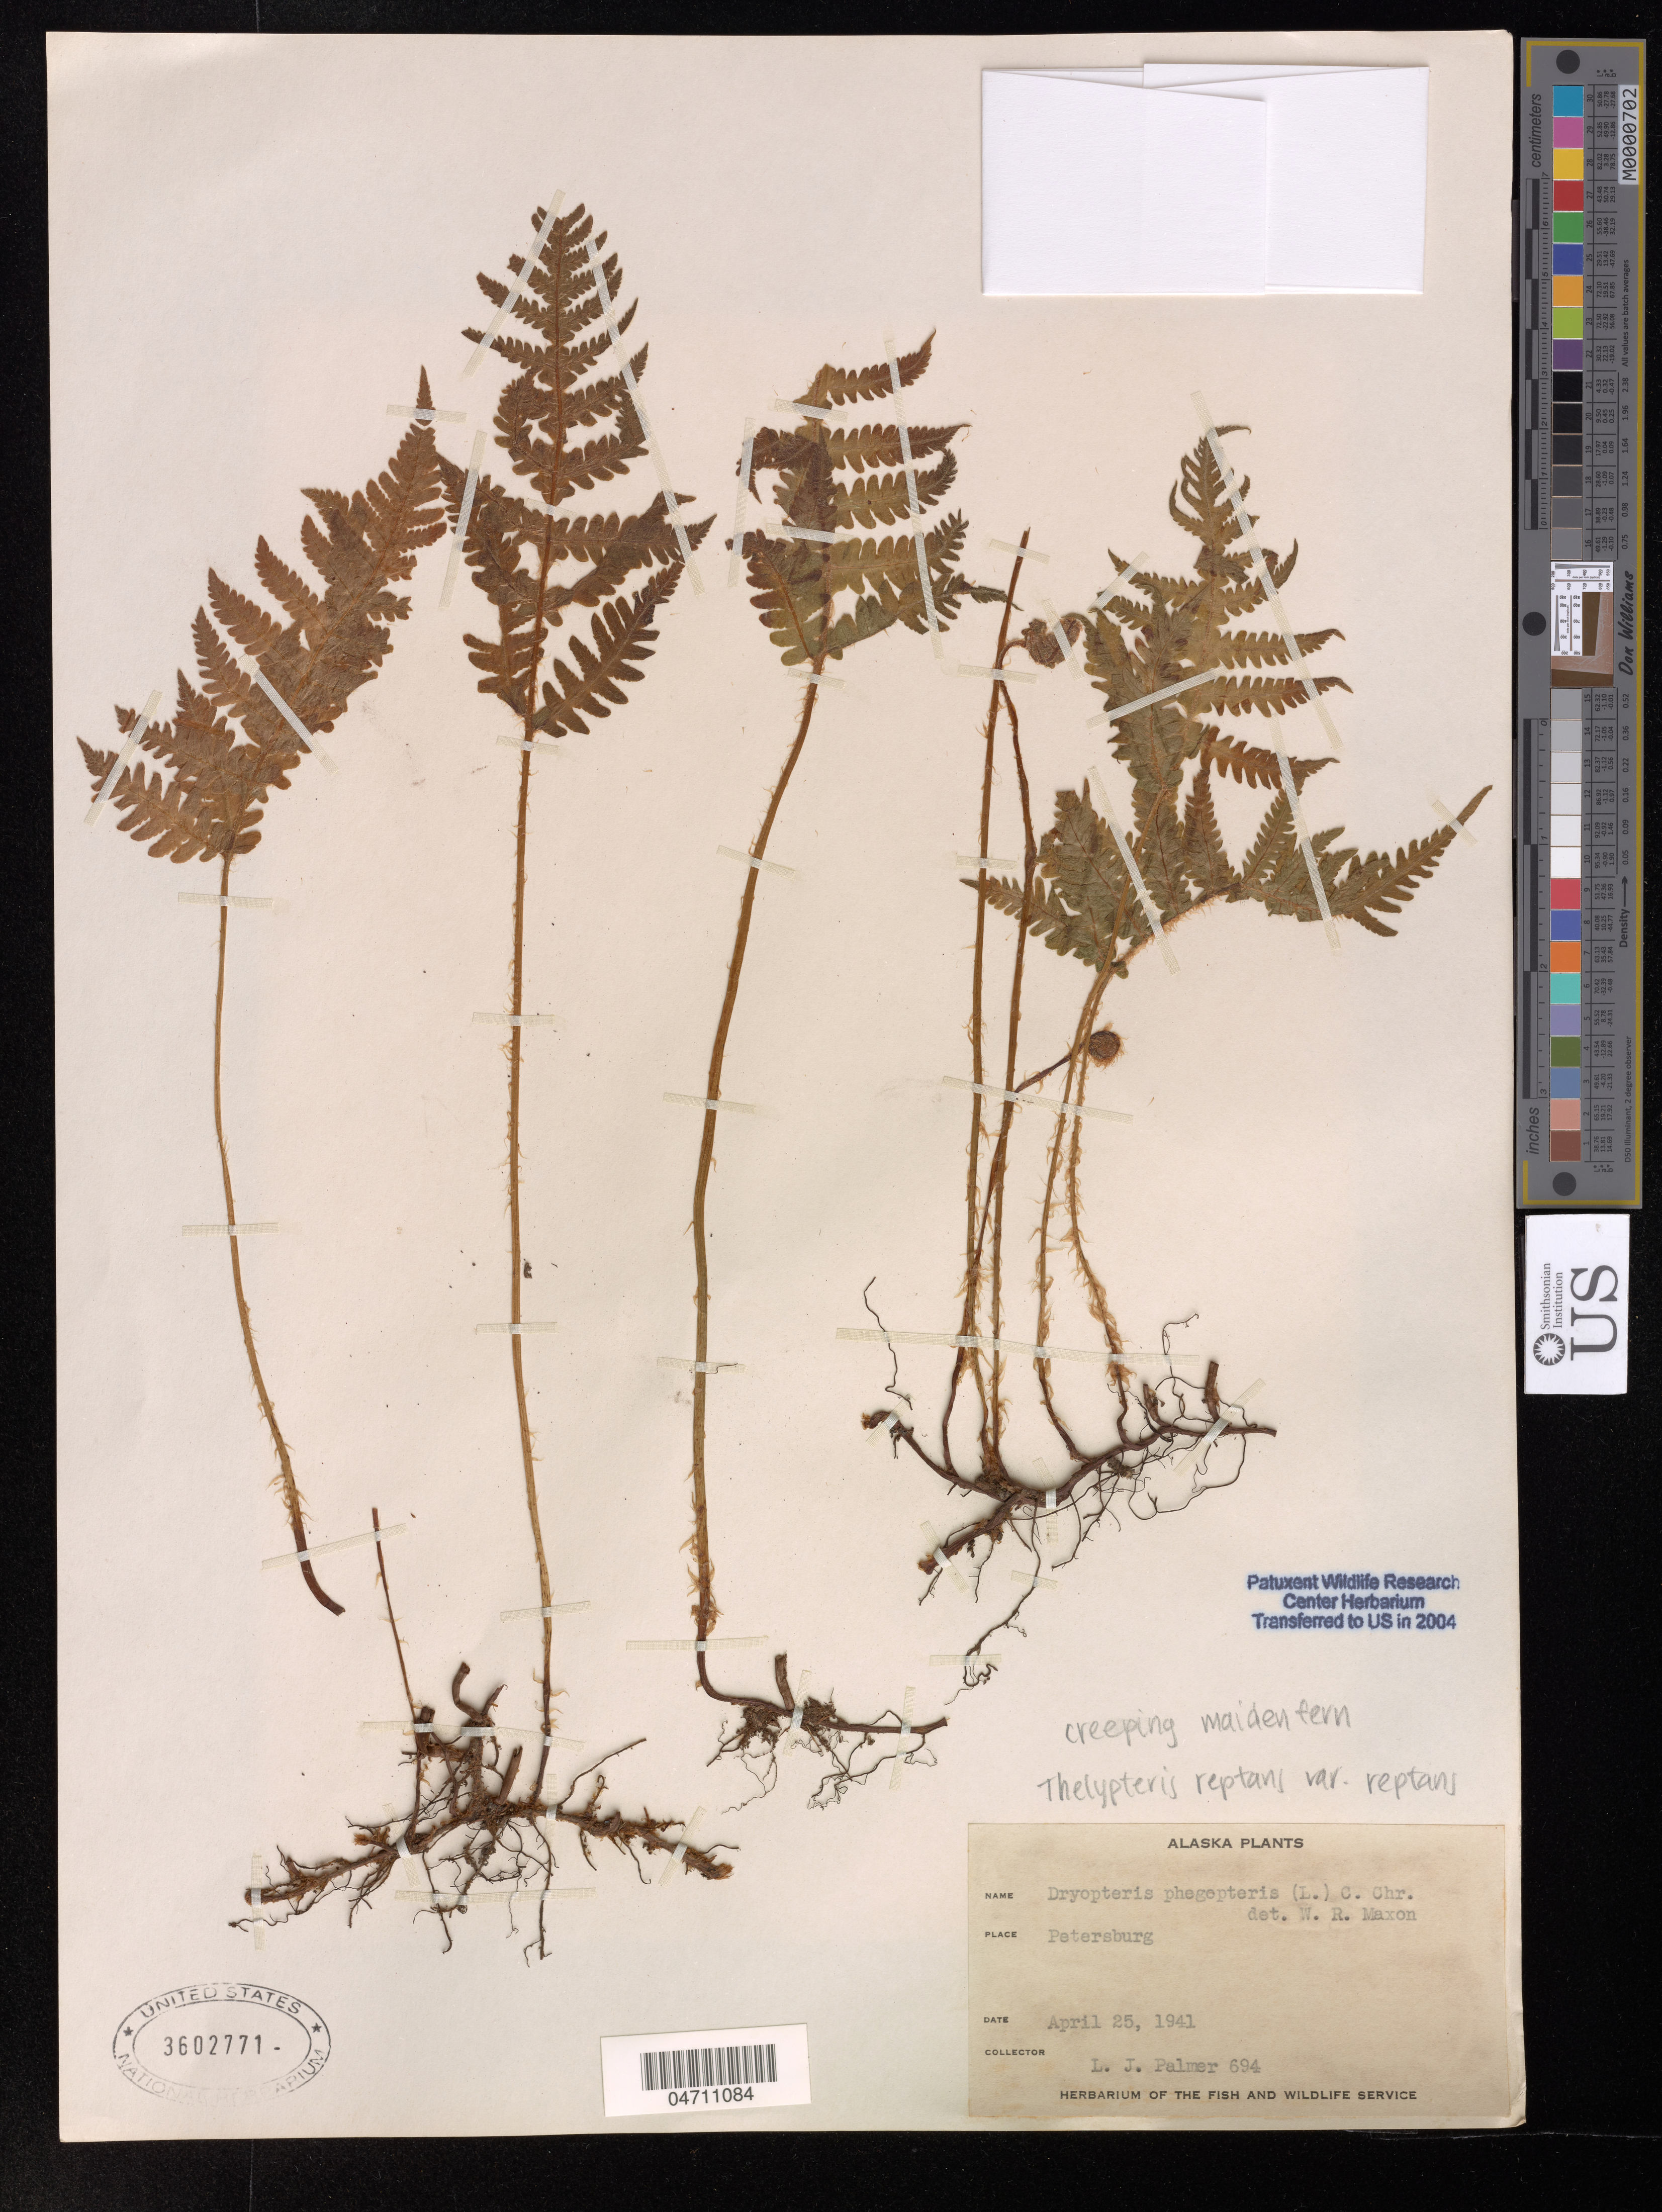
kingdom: Plantae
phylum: Tracheophyta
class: Polypodiopsida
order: Polypodiales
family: Thelypteridaceae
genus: Thelypteris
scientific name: Thelypteris reptans var. reptans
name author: (J.F. Gmel.) C.V. Morton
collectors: L. J. Palmer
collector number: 694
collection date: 1941-04-25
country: United States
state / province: Alaska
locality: Petersburg.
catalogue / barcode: US 3602771